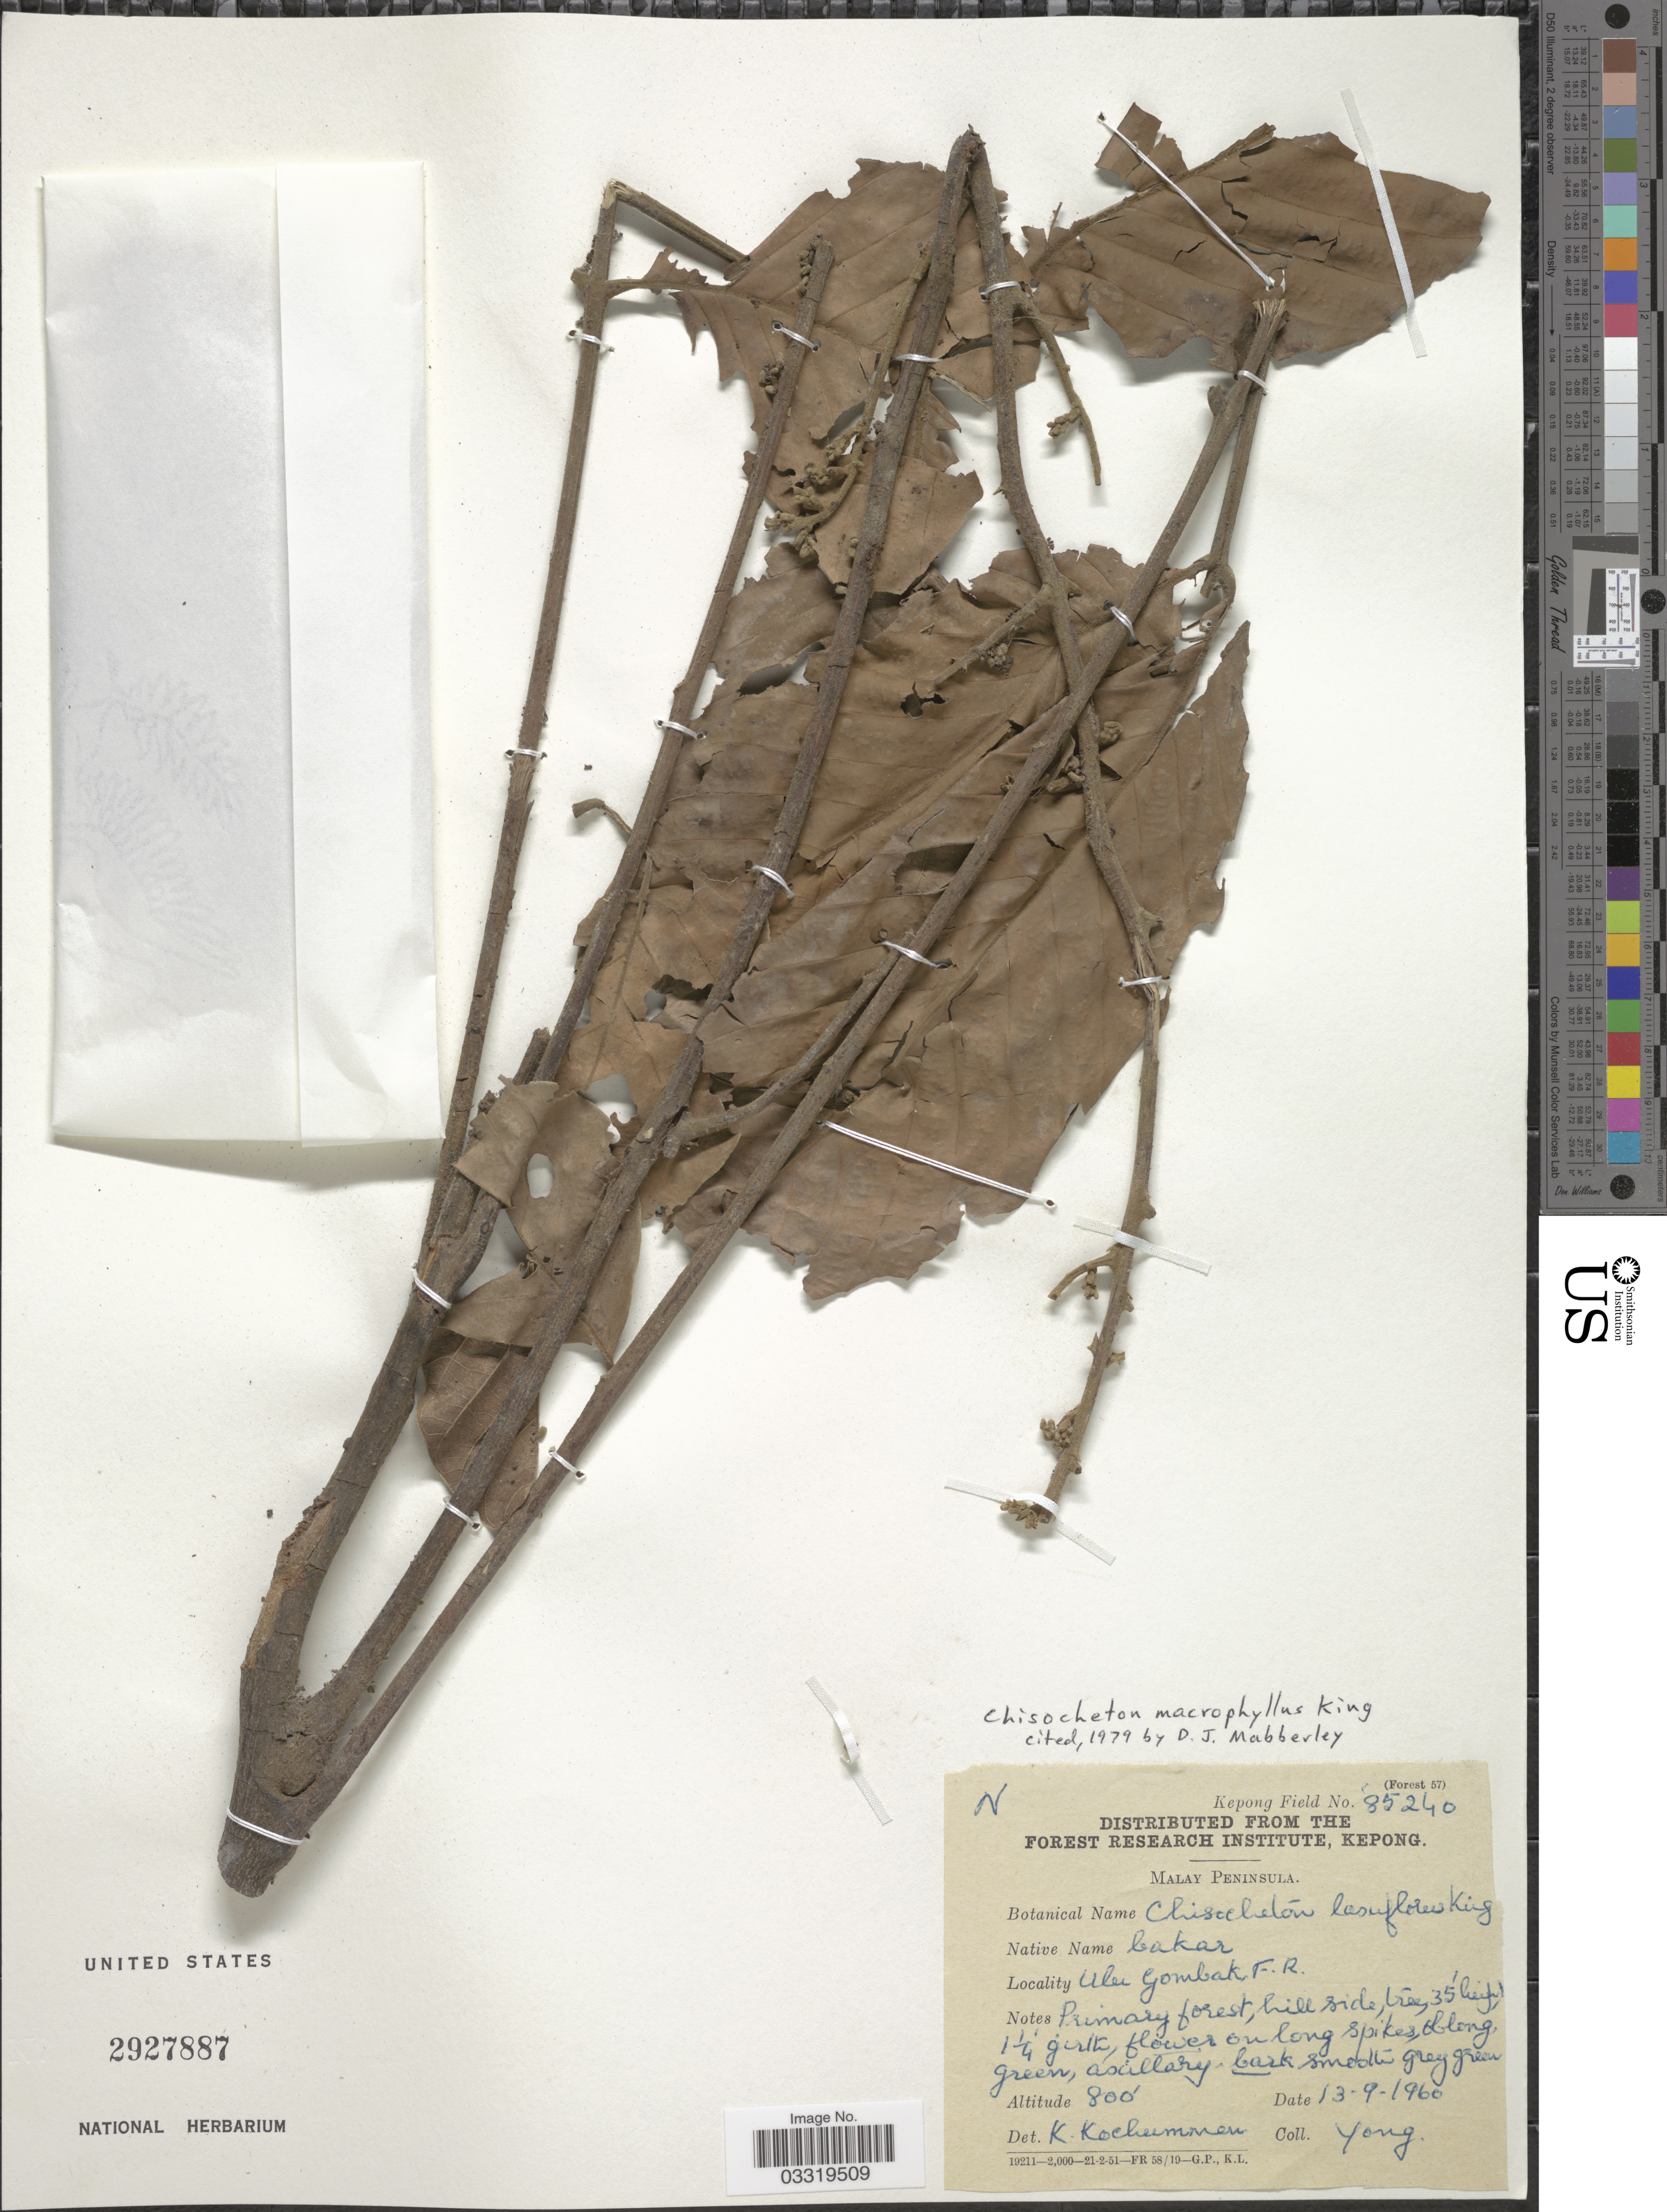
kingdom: Plantae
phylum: Tracheophyta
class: Magnoliopsida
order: Sapindales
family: Meliaceae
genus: Chisocheton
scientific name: Chisocheton macrophyllus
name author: King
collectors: -. Yong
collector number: Kepong Field 85240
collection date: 1960-09-13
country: Malaysia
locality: Malay Peninsula, Ulu Gombak, F.R.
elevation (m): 244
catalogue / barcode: US 2927887